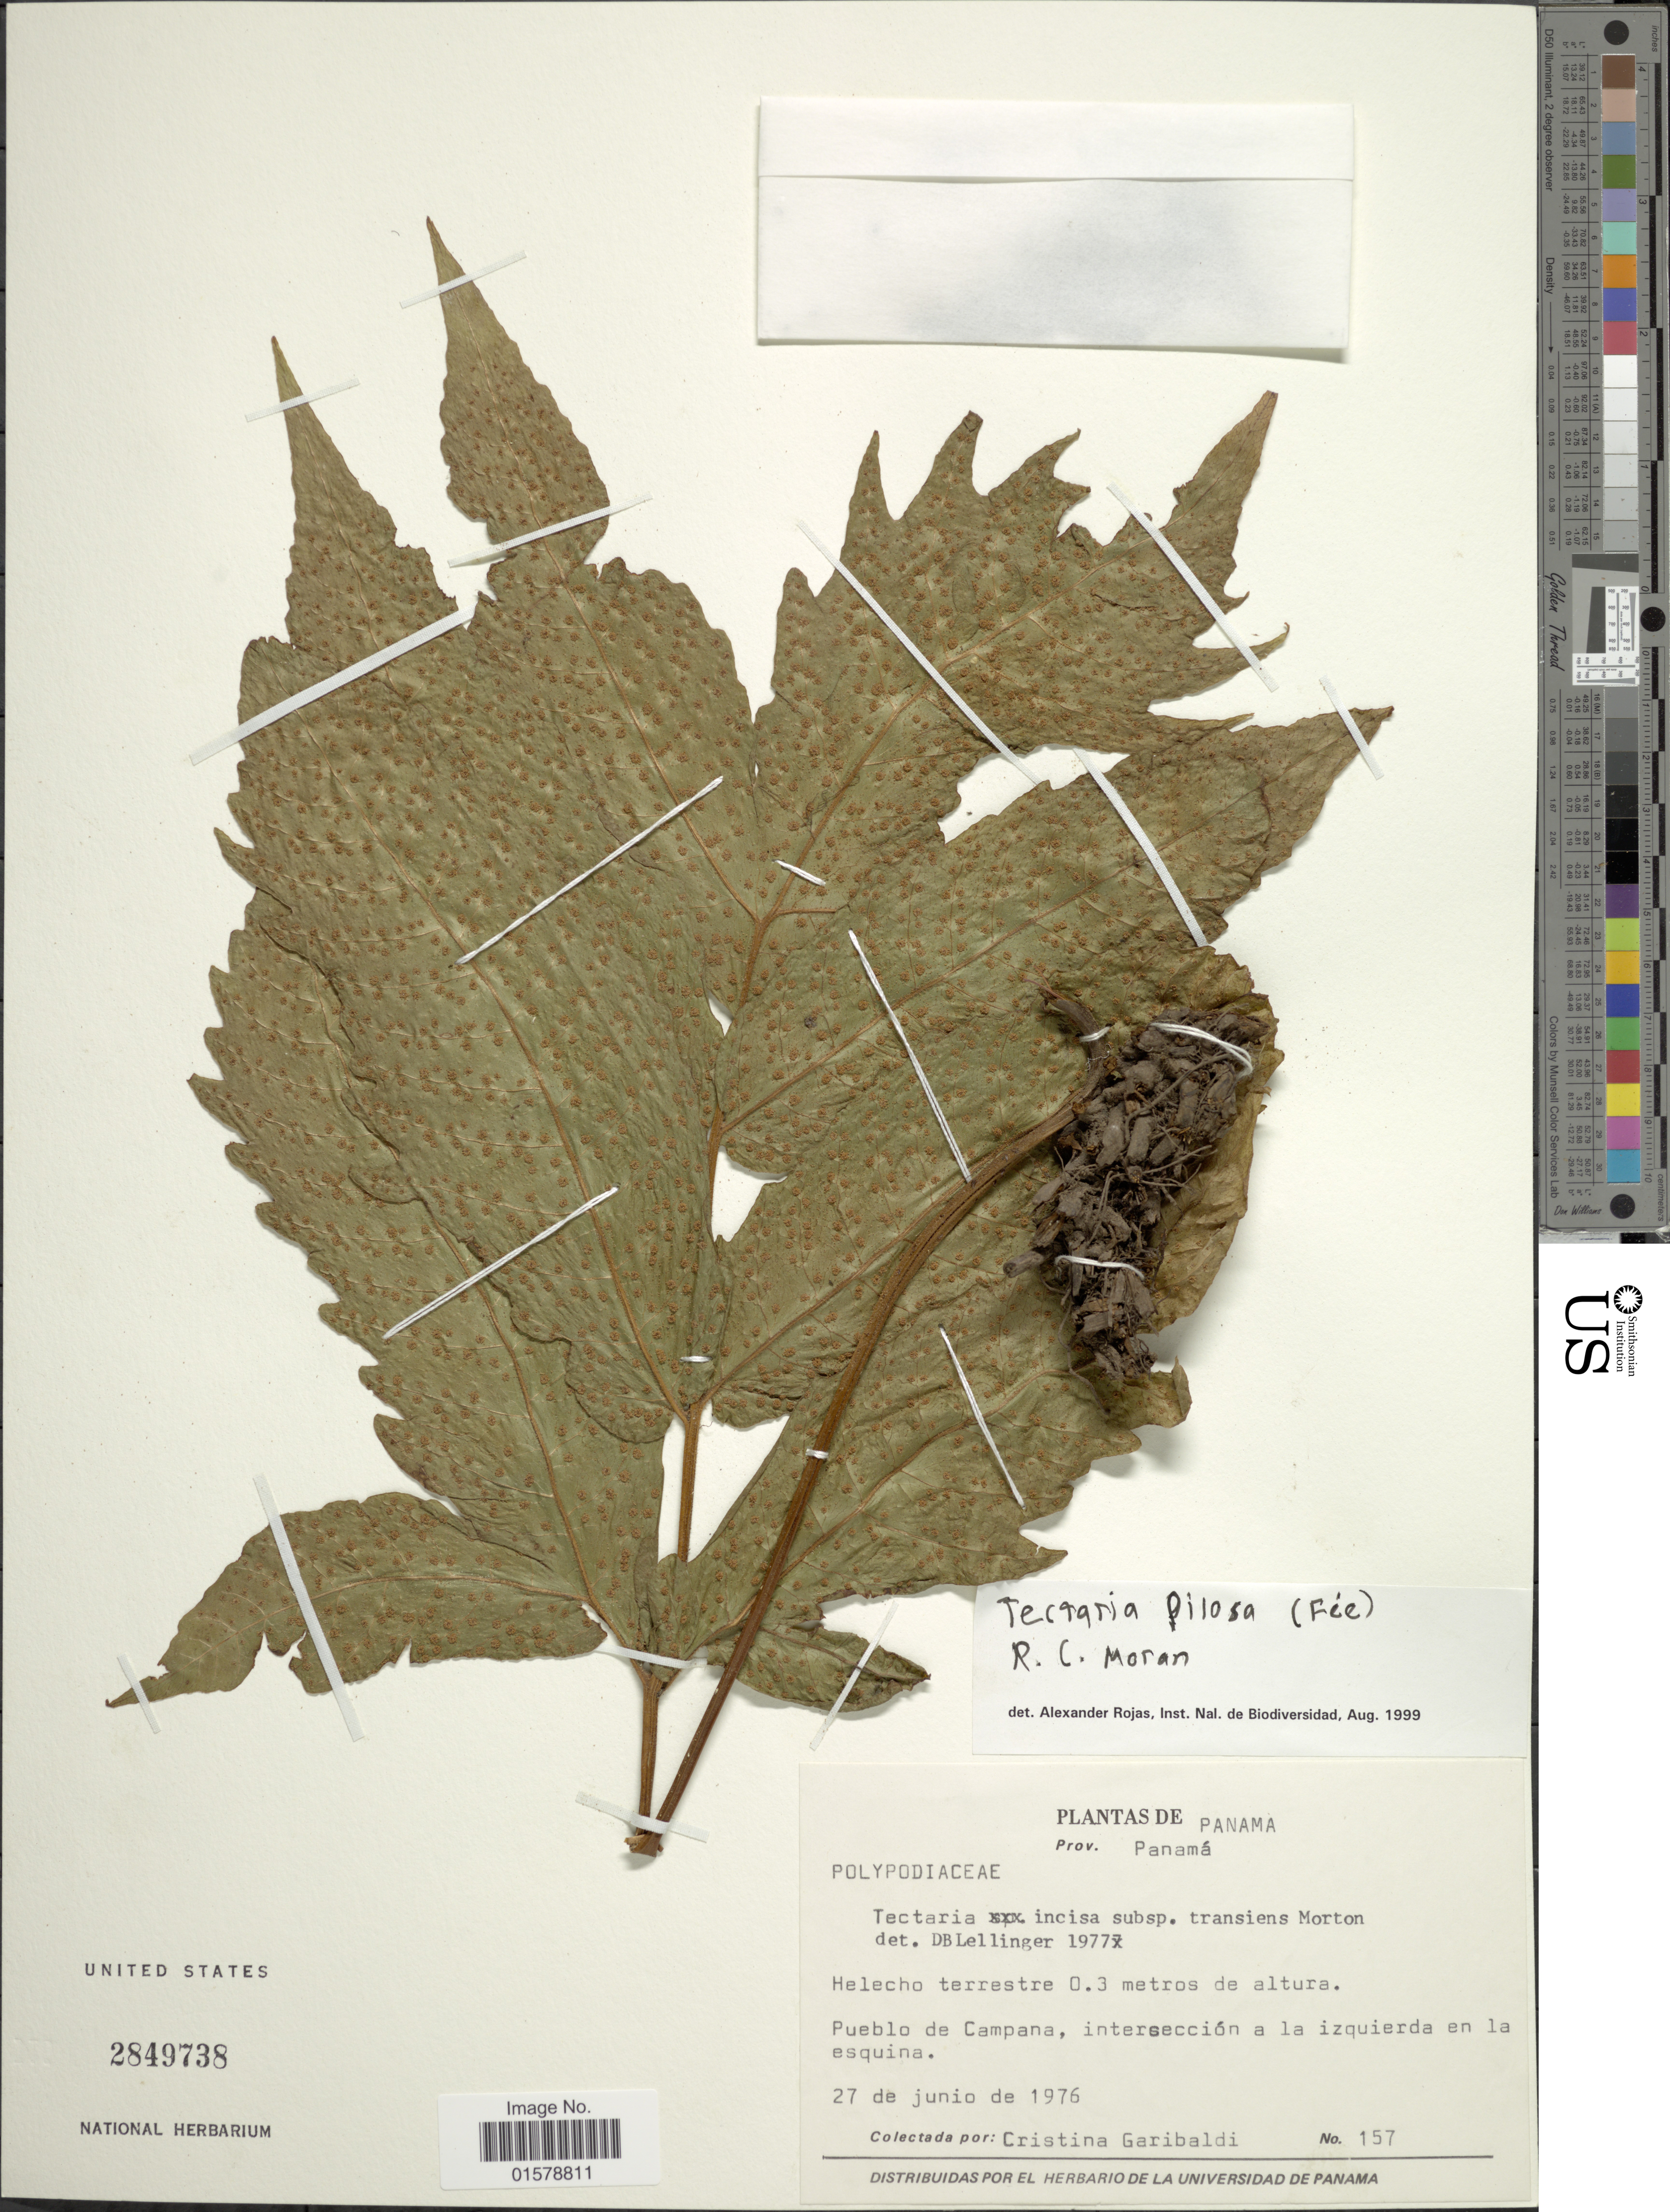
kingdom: Plantae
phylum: Tracheophyta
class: Polypodiopsida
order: Polypodiales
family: Tectariaceae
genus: Tectaria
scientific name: Tectaria pilosa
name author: (Fée) Maxon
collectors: C. Garibaldi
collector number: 157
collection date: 1976-06-27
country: Panama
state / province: Panamá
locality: Pueblo de Campana, interseccion a la izquierda en la esquina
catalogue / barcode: US 2849738